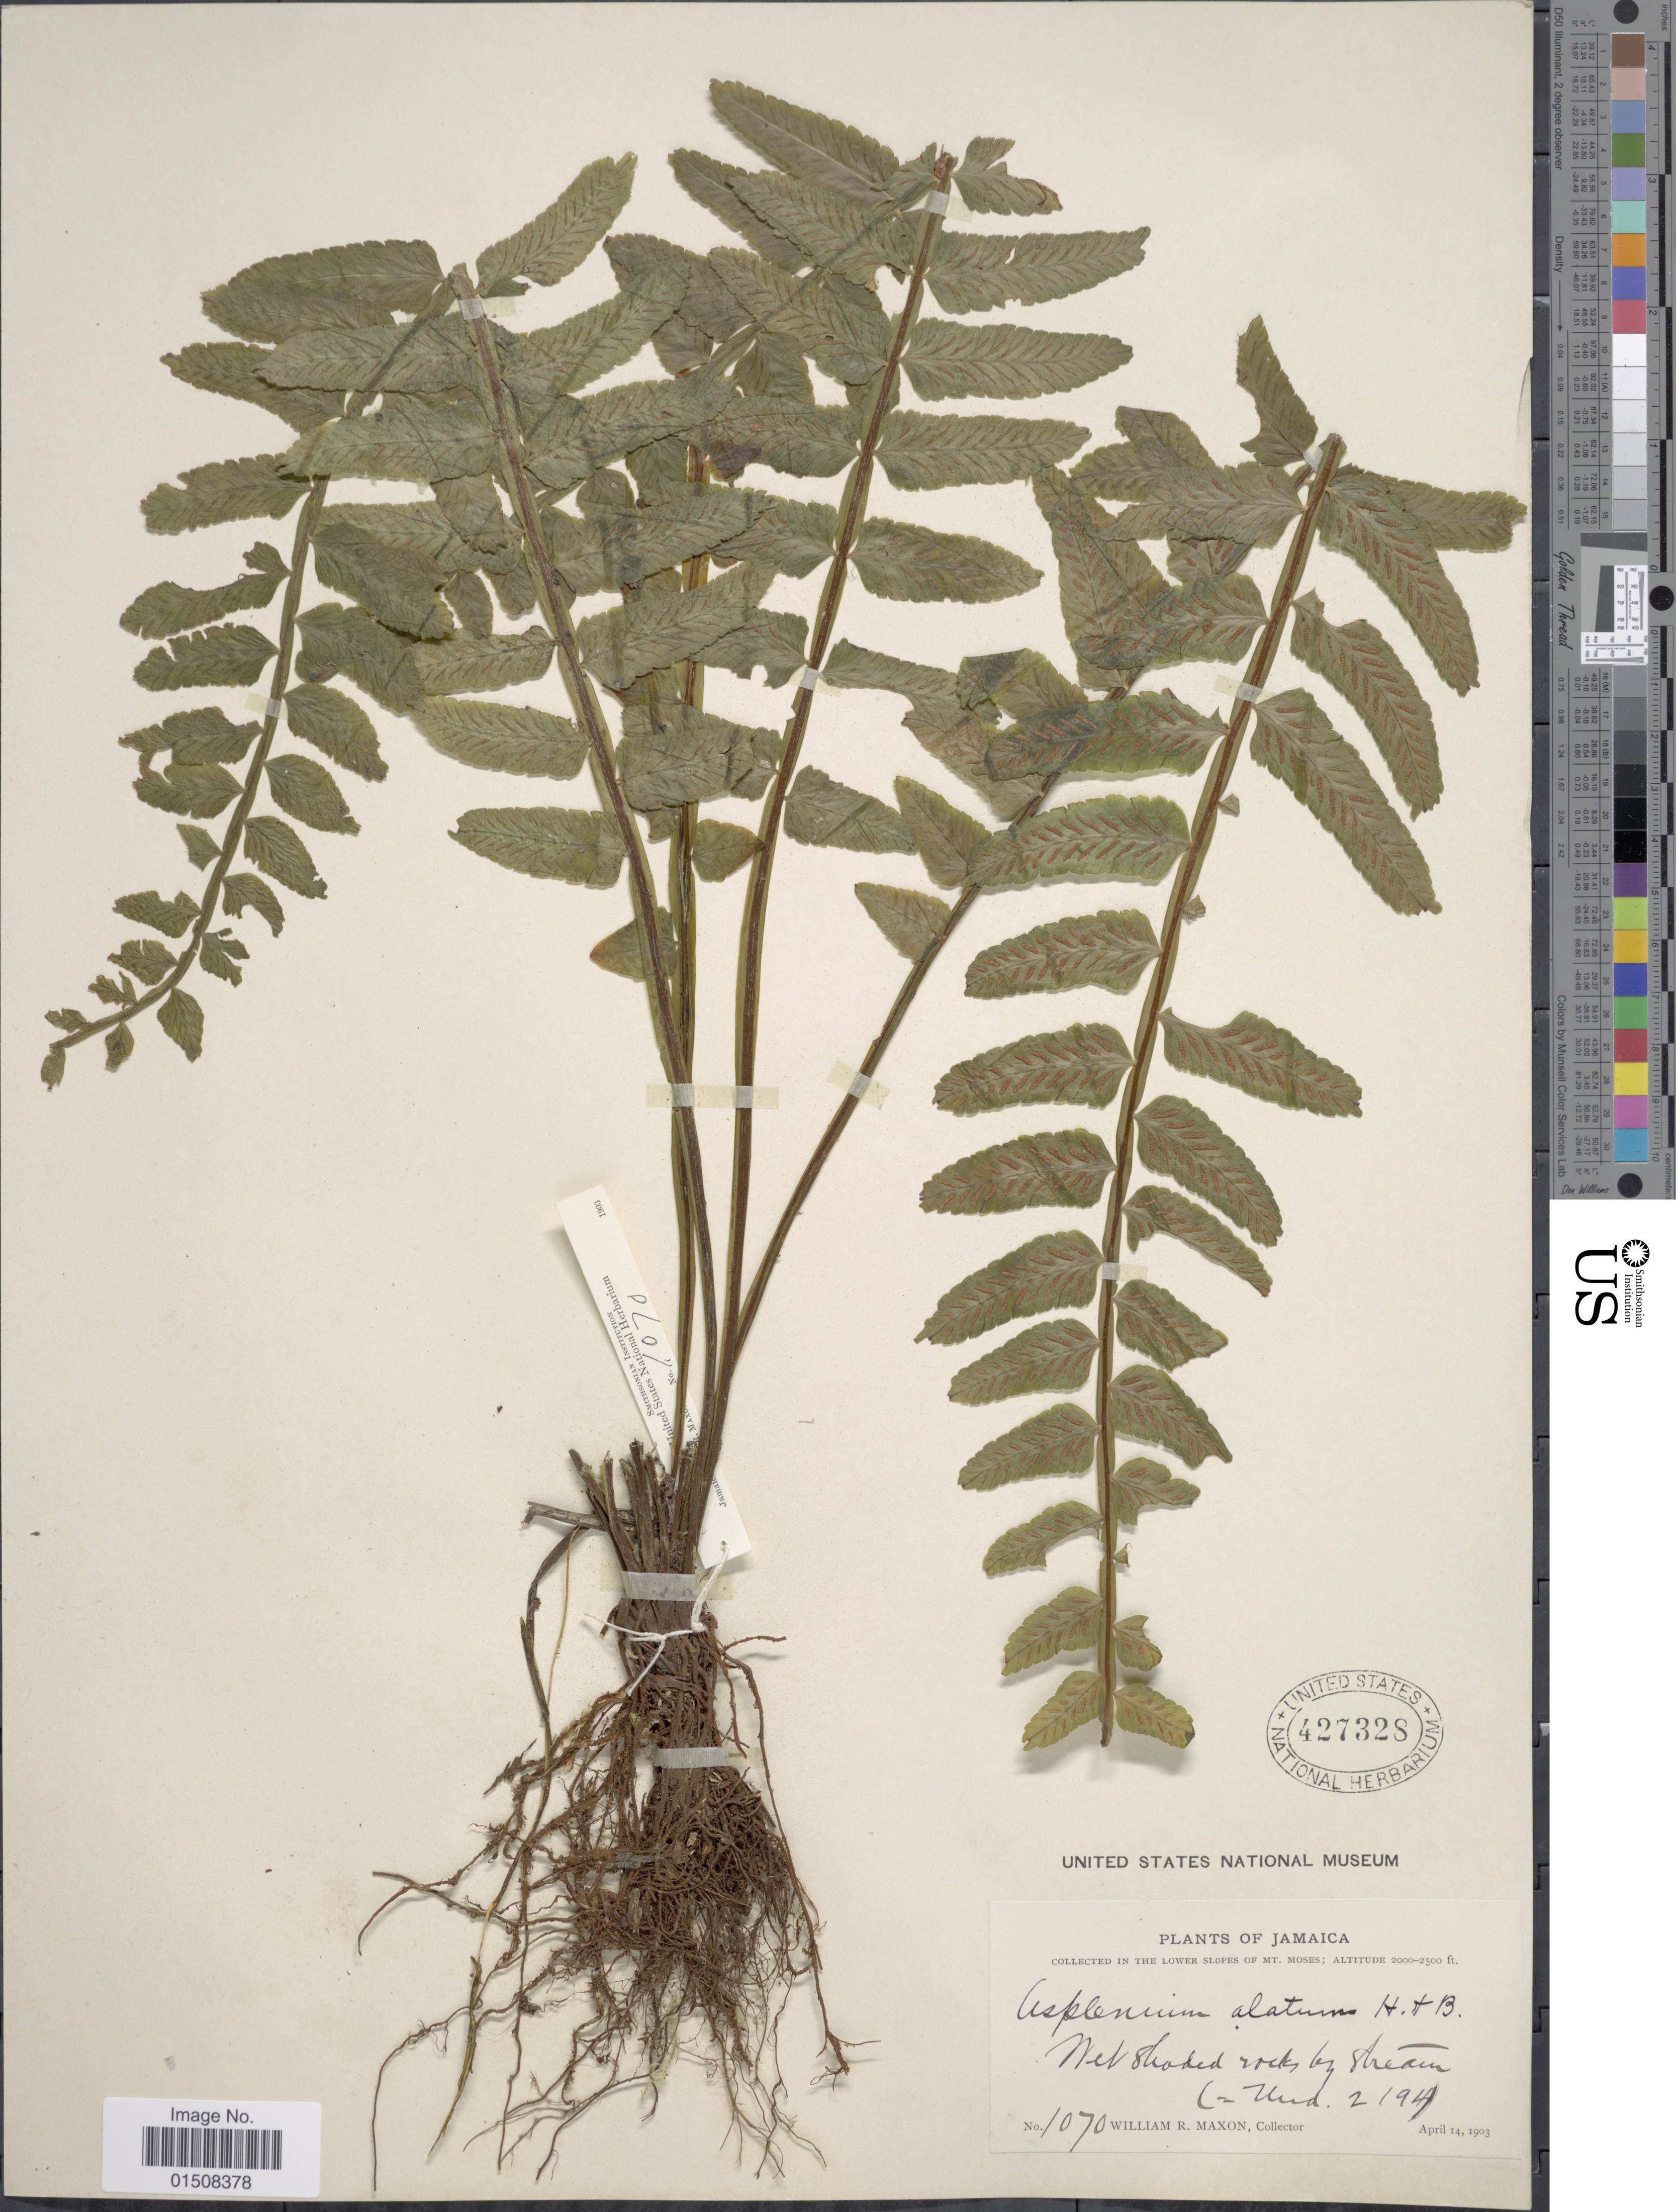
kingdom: Plantae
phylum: Tracheophyta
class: Polypodiopsida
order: Polypodiales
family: Aspleniaceae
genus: Asplenium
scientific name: Asplenium alatum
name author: Humb. & Bonpl. ex Willd.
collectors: W. R. Maxon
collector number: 1070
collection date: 1903-04-14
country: Jamaica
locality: In the lower slopes of Mt. Moses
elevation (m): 610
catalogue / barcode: US 427328